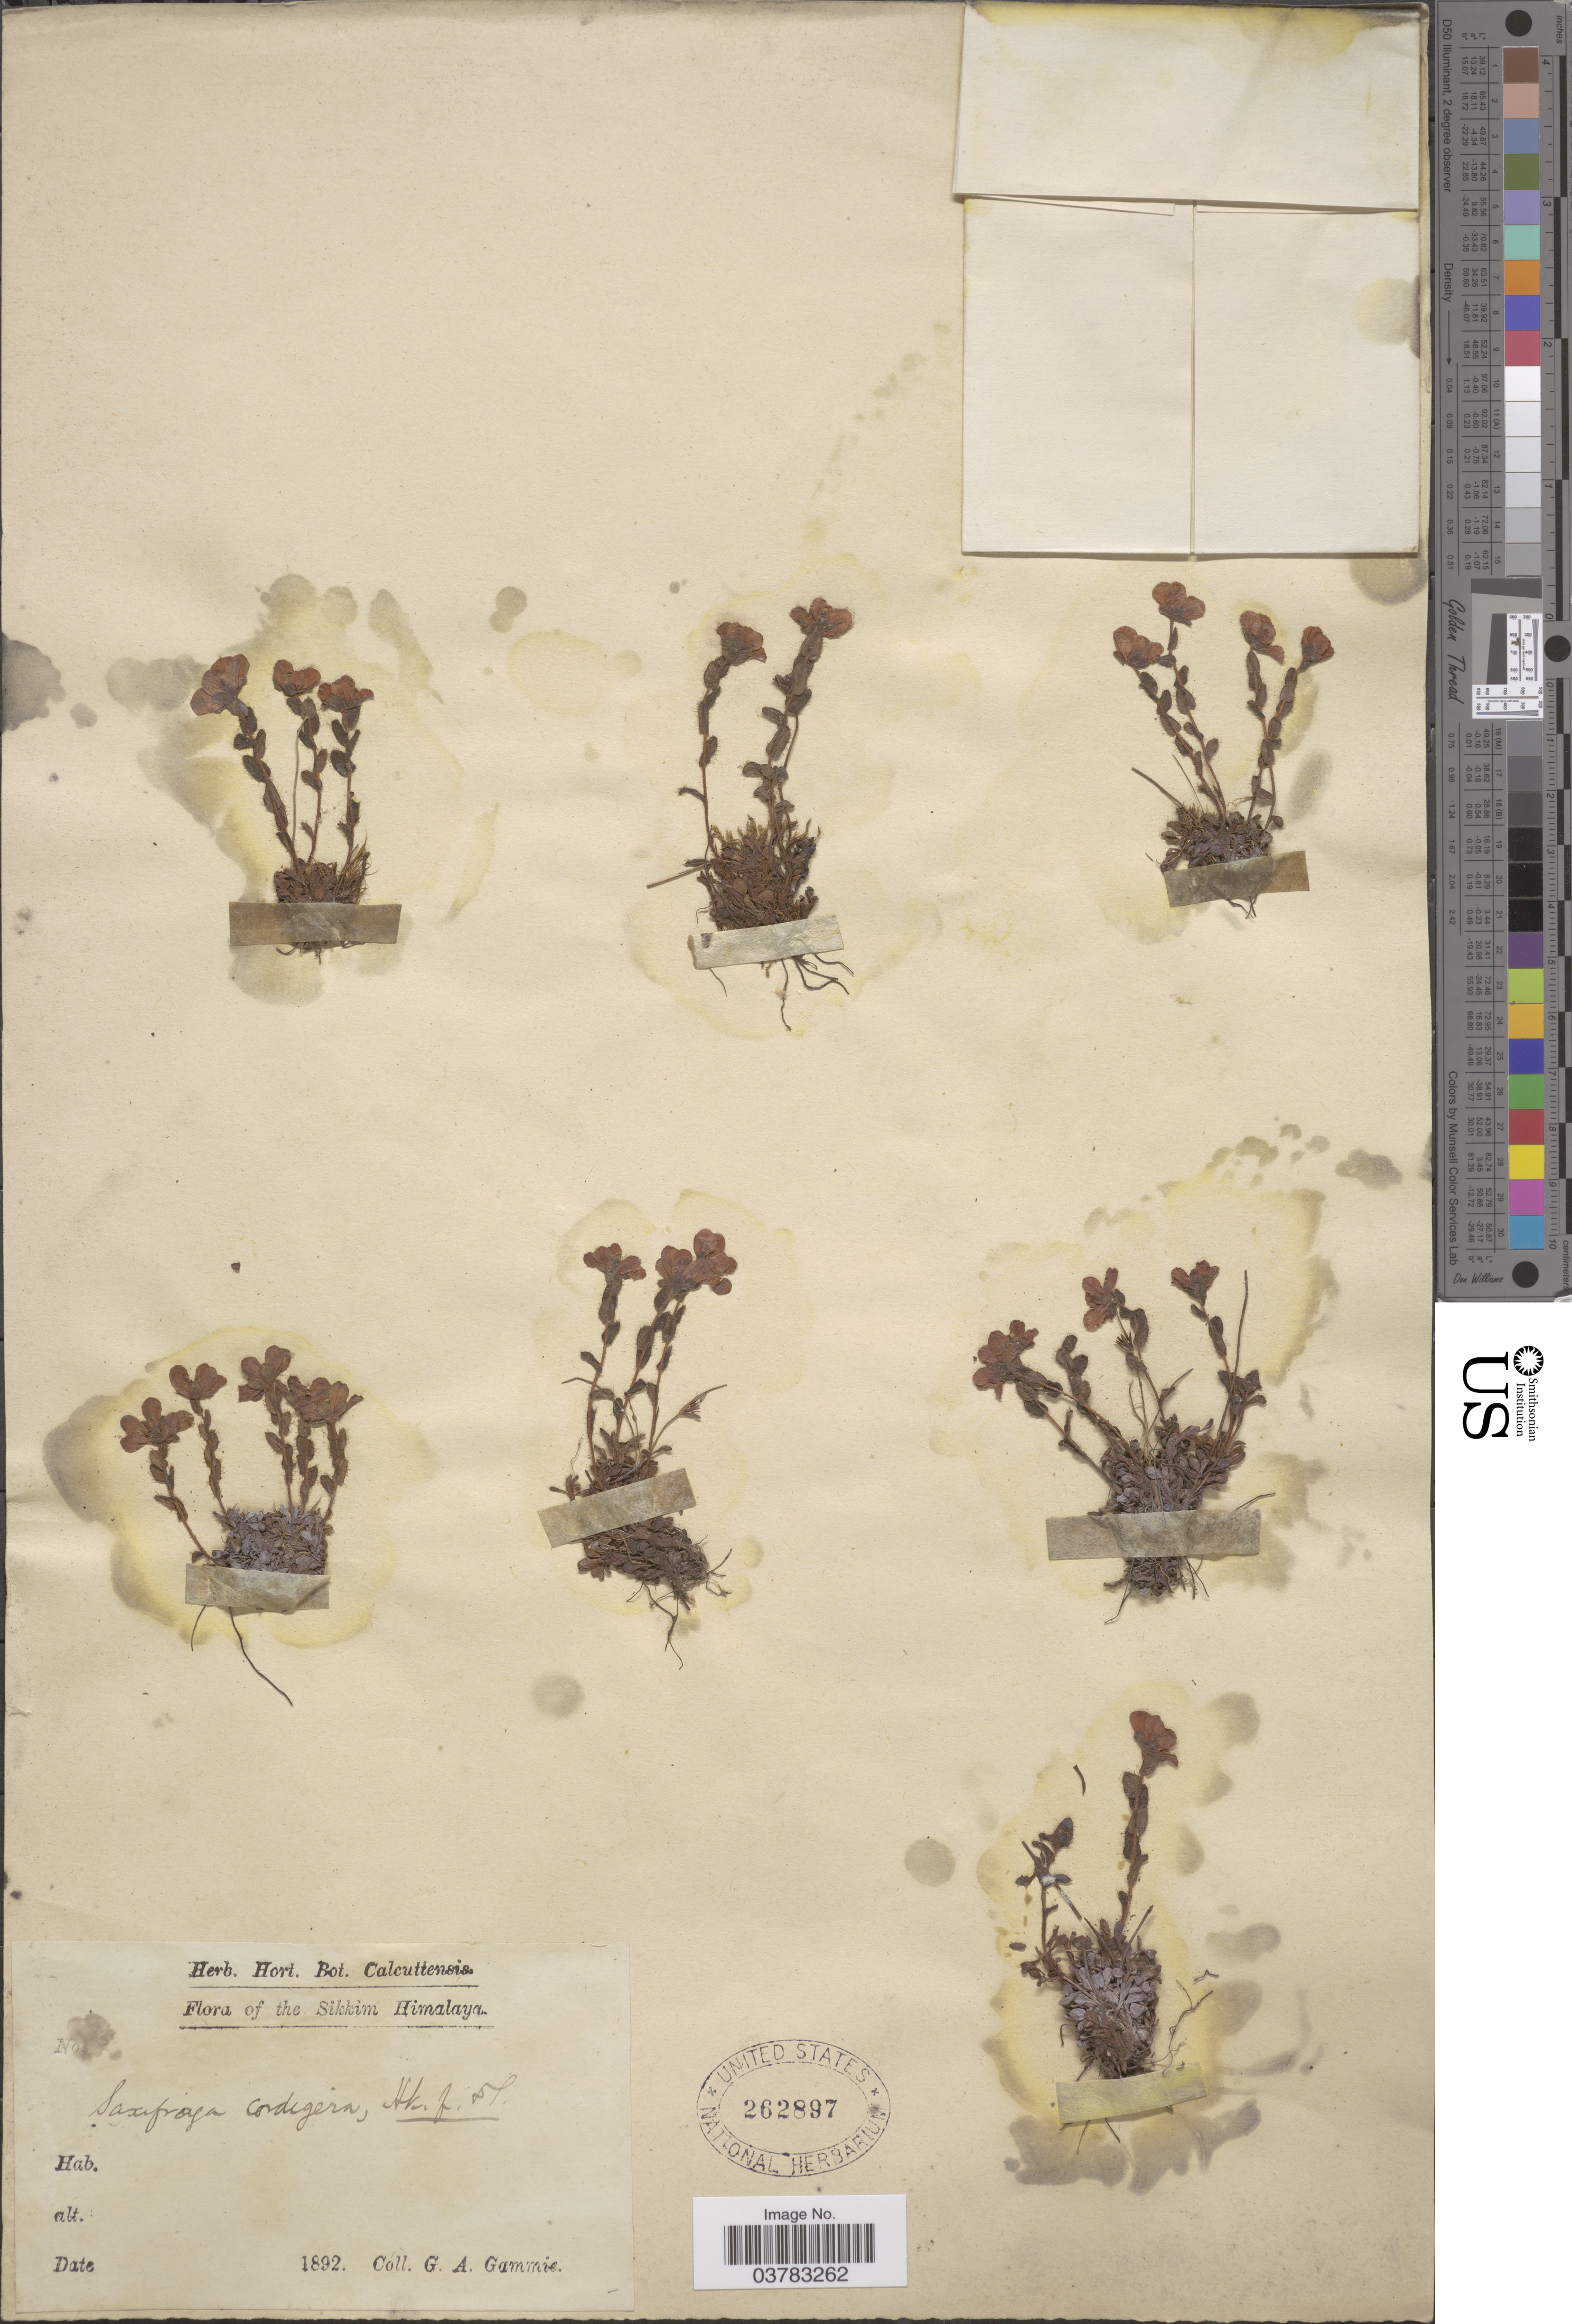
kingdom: Plantae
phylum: Tracheophyta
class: Magnoliopsida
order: Saxifragales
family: Saxifragaceae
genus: Saxifraga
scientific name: Saxifraga cordigera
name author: Hook. f. & Thomson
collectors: G. Gammie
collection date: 1892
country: India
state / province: Sikkim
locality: Sikkim Himalaya.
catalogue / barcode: US 262897